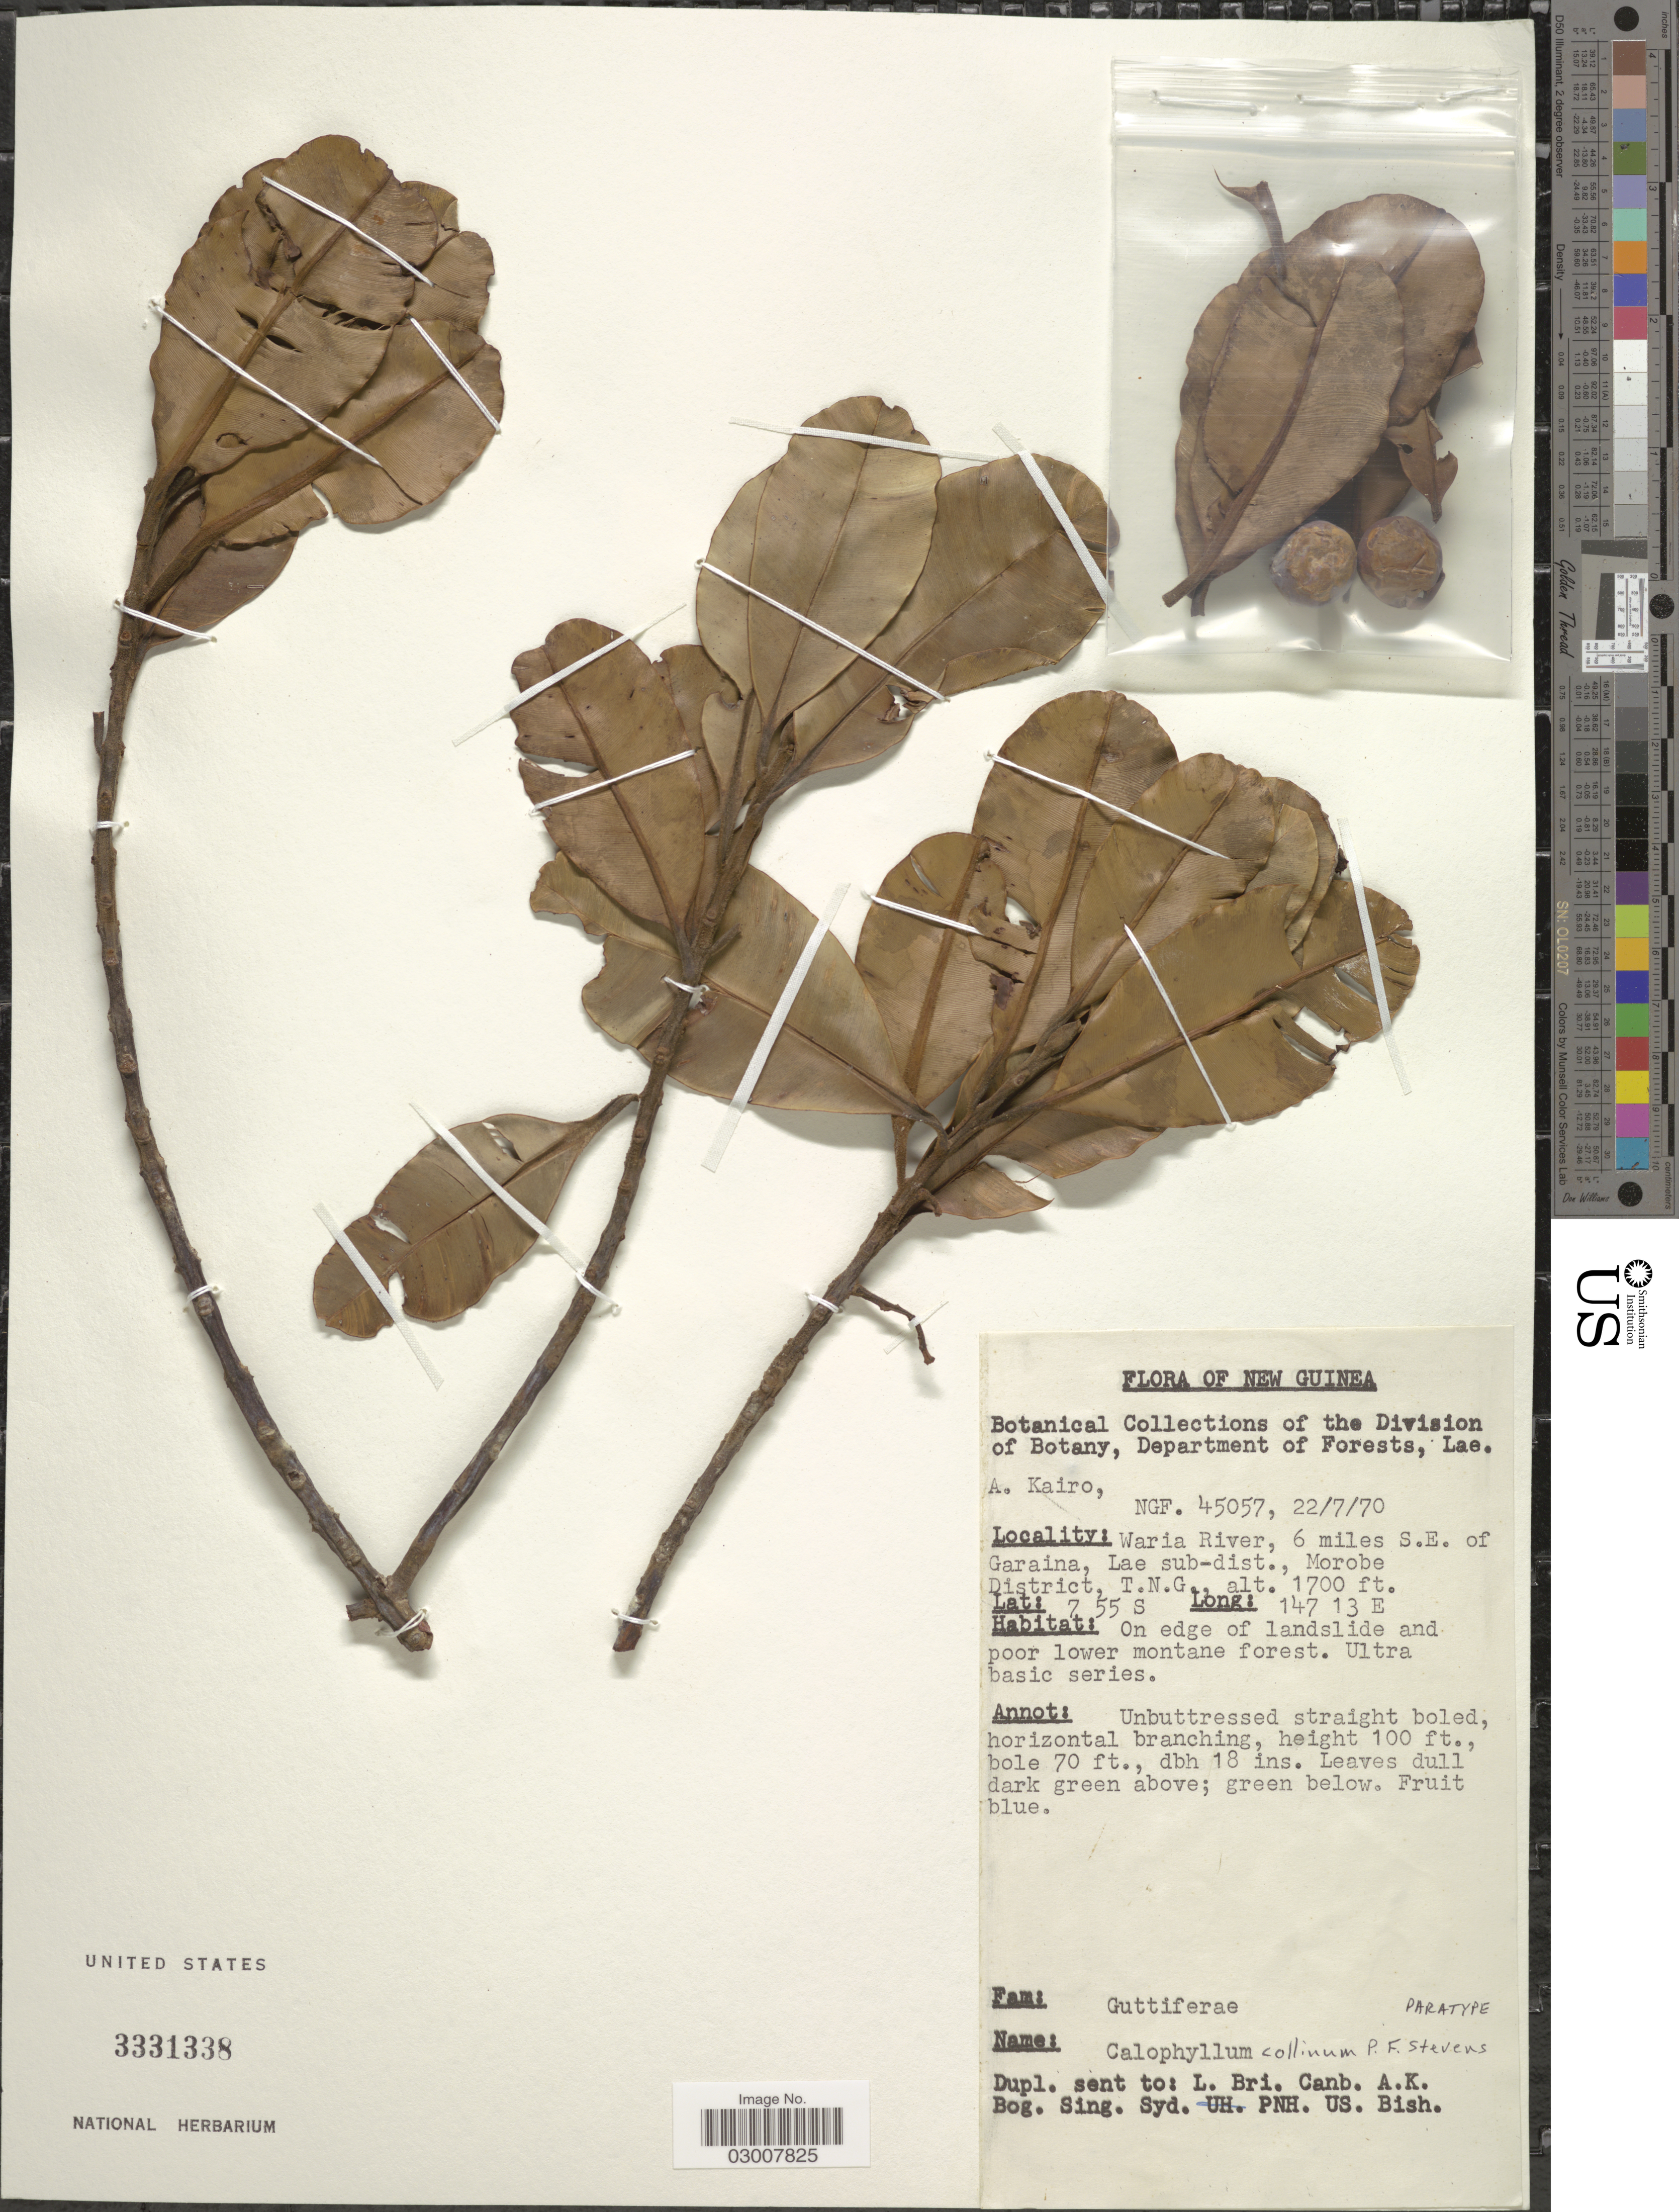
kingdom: Plantae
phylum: Tracheophyta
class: Magnoliopsida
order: Malpighiales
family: Calophyllaceae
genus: Calophyllum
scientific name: Calophyllum collinum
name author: P.F. Stevens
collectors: A. Kairo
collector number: NGF. 45057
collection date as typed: Transcribed d/m/y: 22/7/70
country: Papua New Guinea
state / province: Morobe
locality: Waria River, 6 miles S.E. of Garaina, Lae sub-dist., Morobe District, T. N.G.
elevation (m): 518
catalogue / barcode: US 3331338